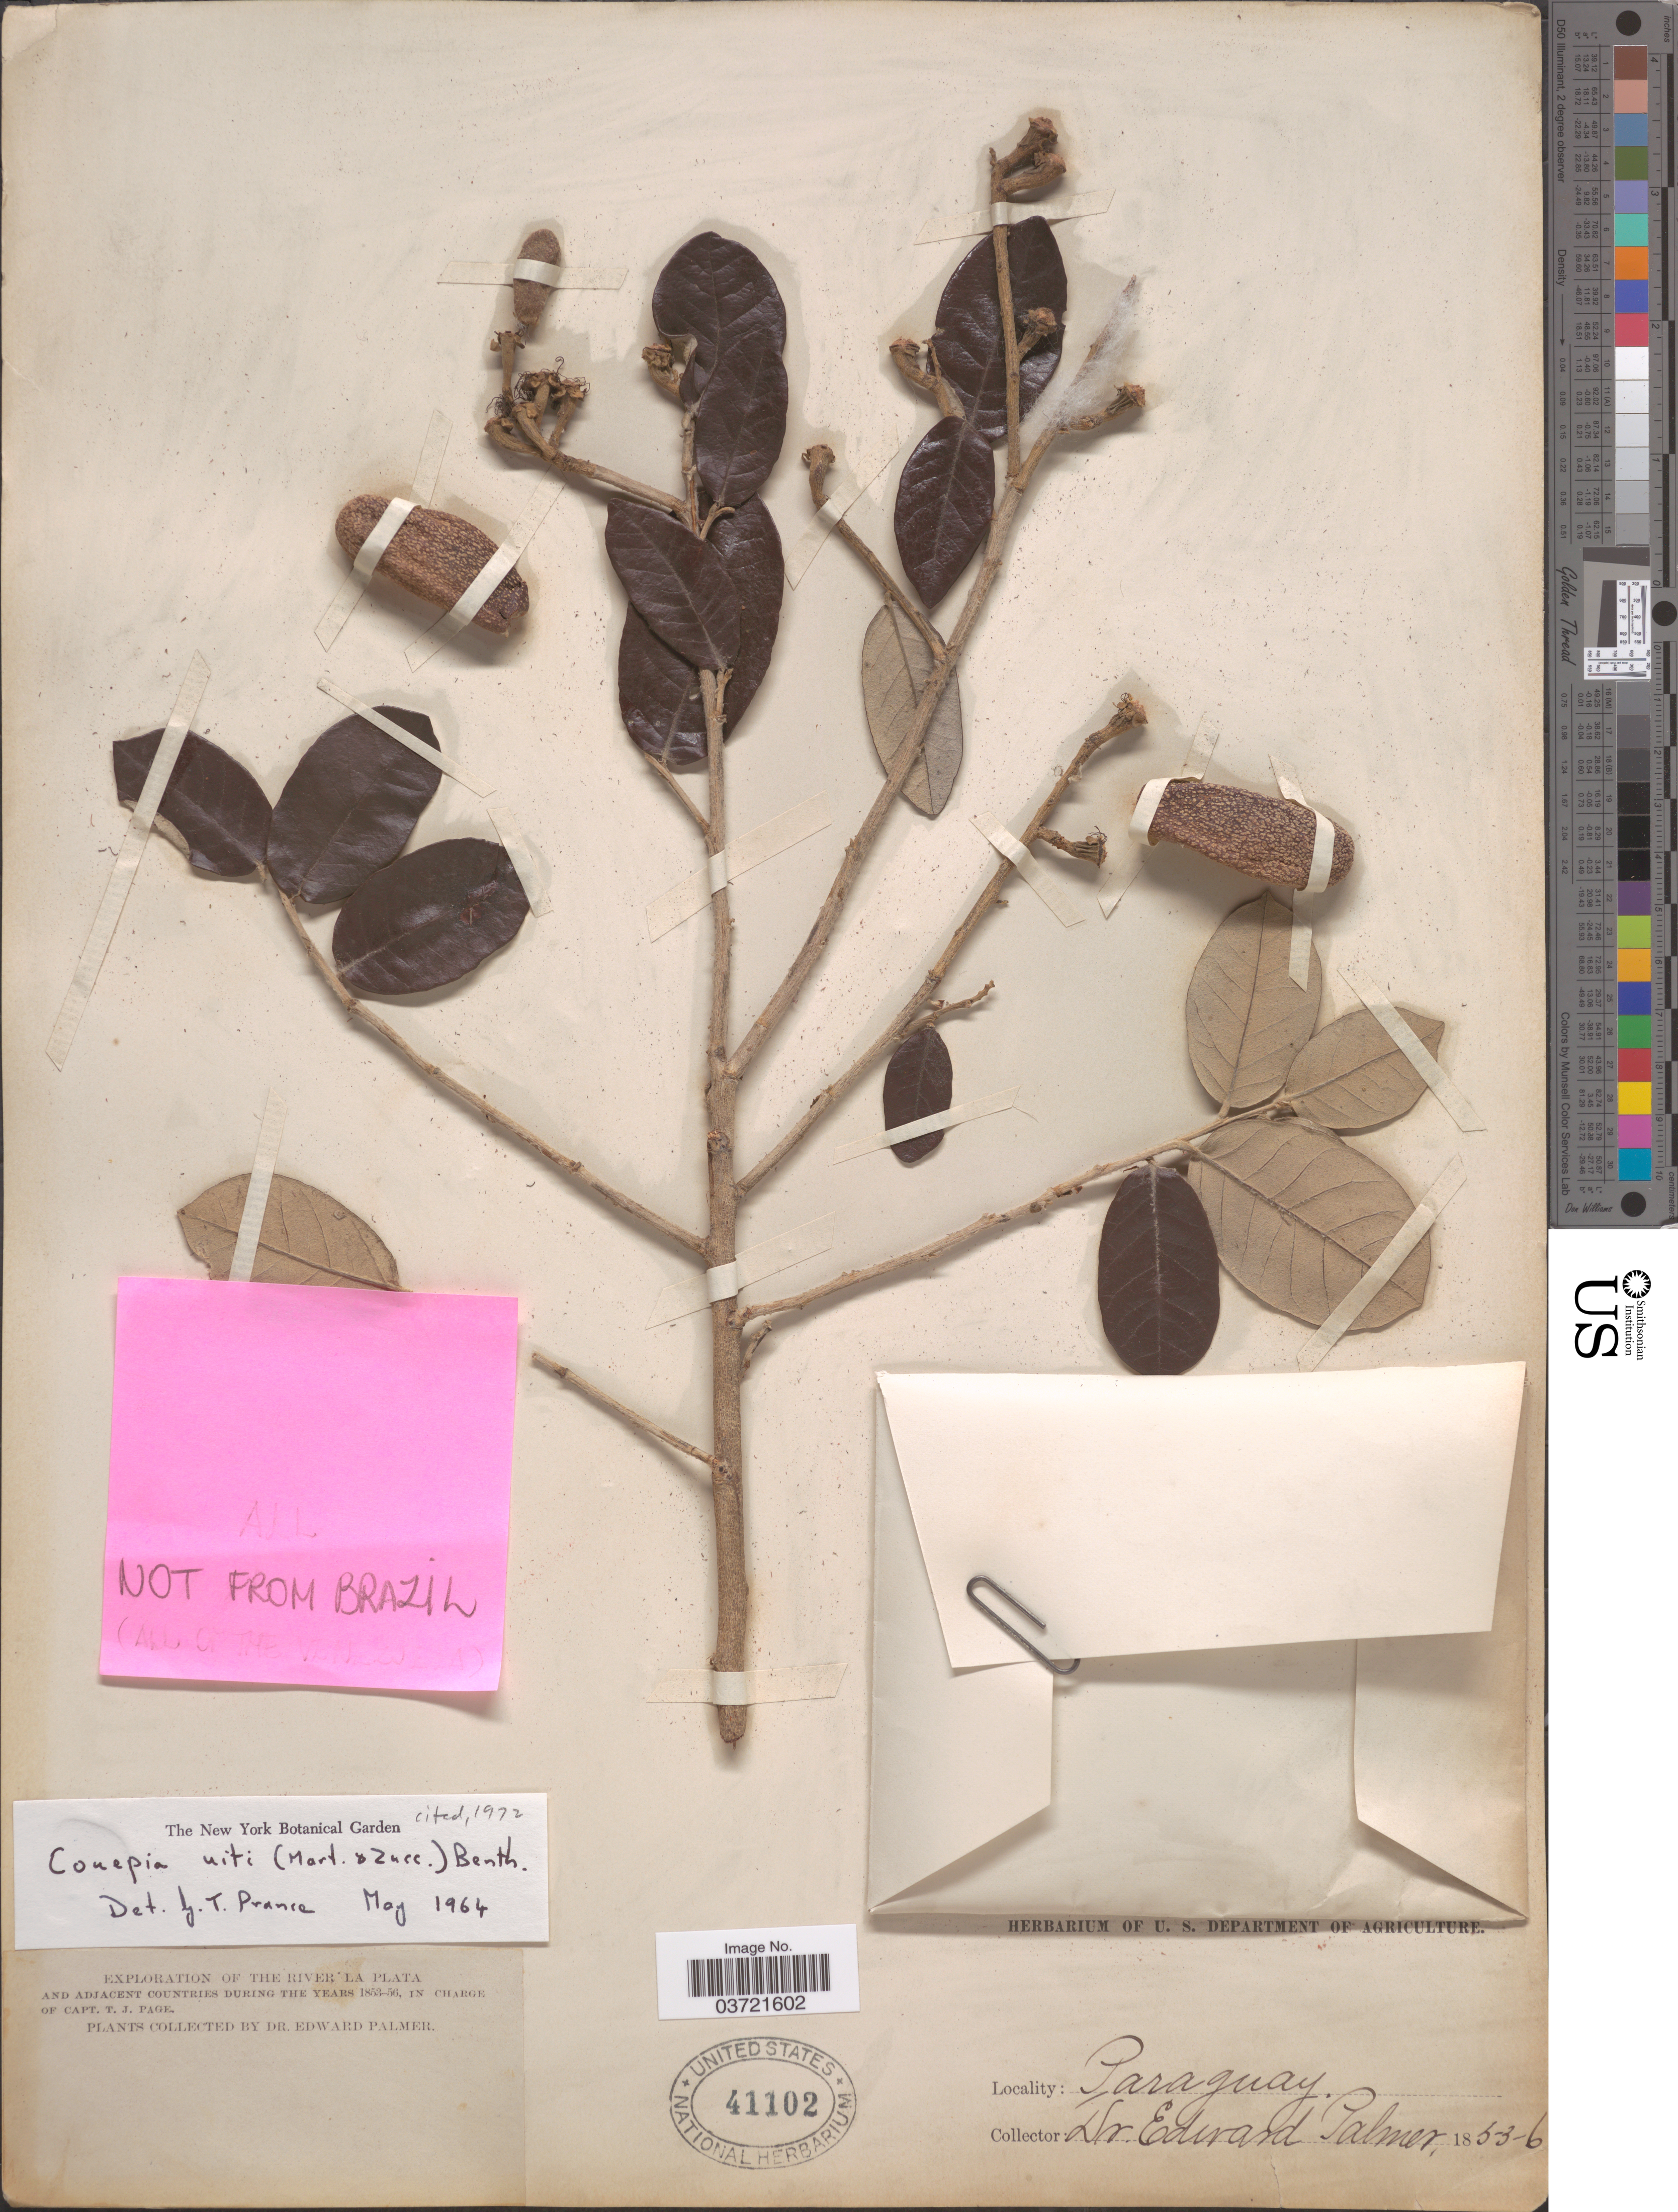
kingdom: Plantae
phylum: Tracheophyta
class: Magnoliopsida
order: Malpighiales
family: Chrysobalanaceae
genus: Couepia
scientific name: Couepia uiti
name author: (Mart. & Zucc.) Benth. ex Hook. f.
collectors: E. Palmer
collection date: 1853/1856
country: Paraguay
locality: The River La Plata and adjacent countries.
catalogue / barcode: US 41102